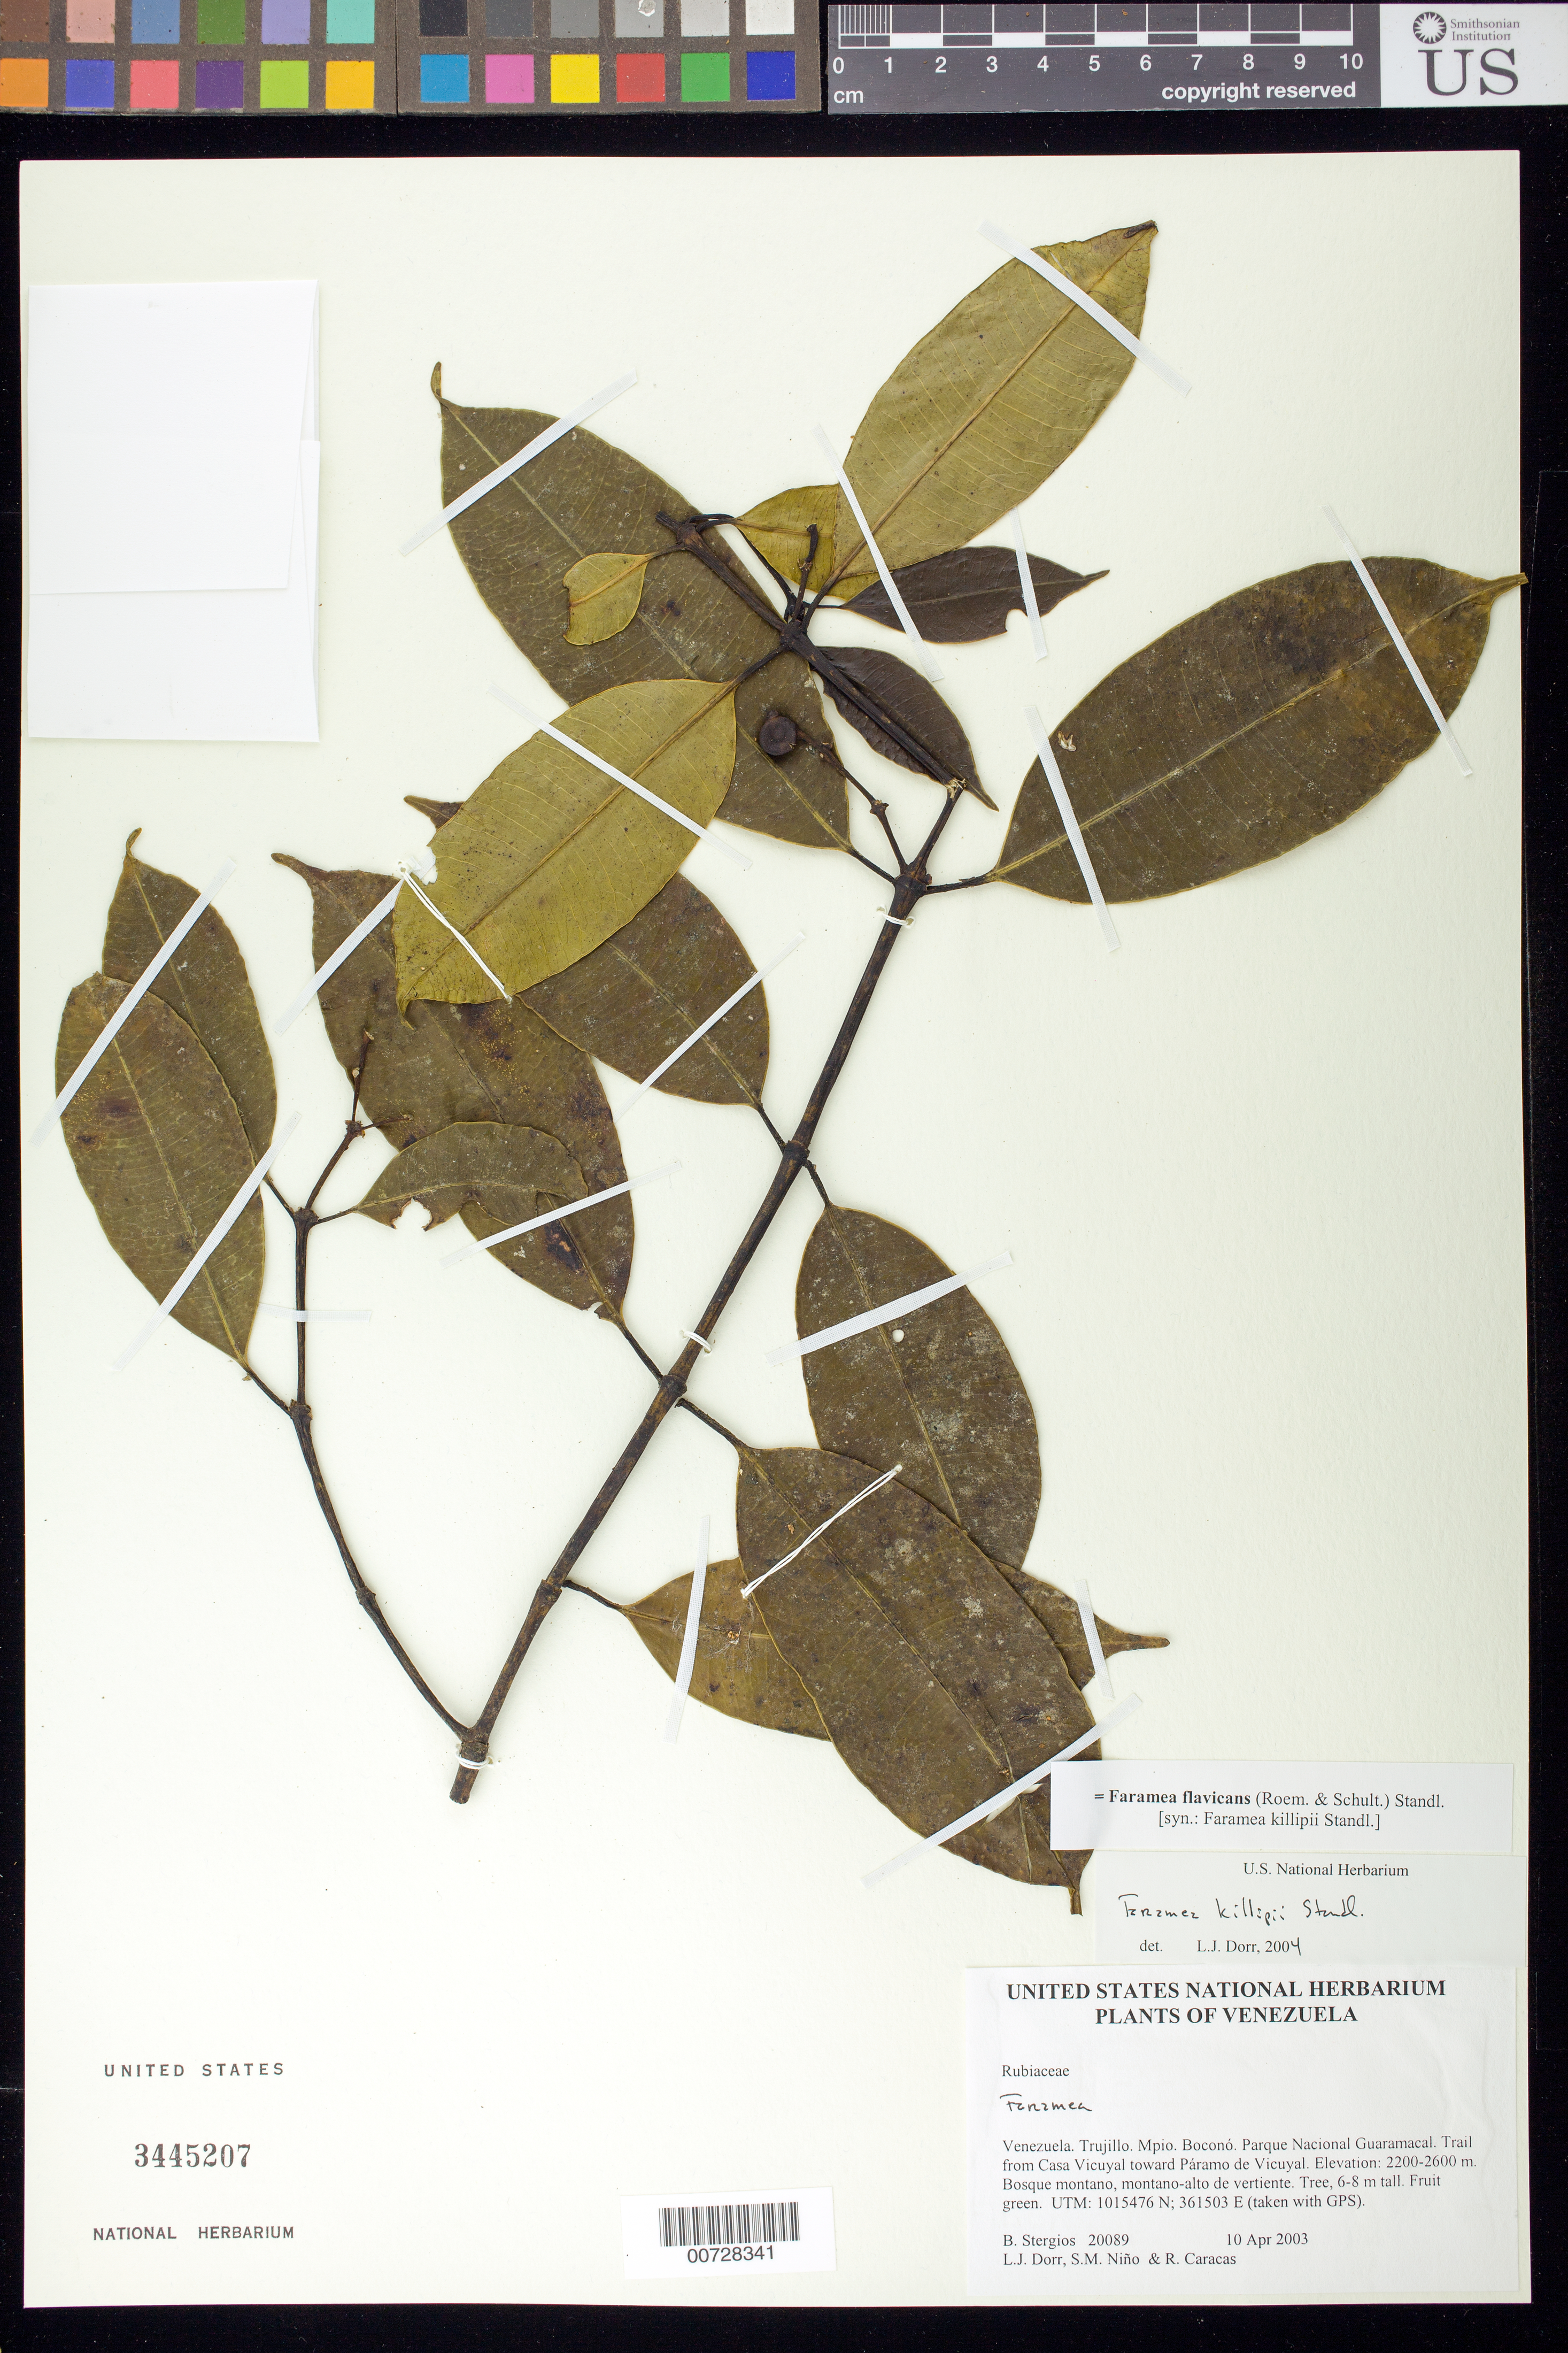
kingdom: Plantae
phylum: Tracheophyta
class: Magnoliopsida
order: Gentianales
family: Rubiaceae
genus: Faramea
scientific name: Faramea flavicans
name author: (Roem. & Schult.) Standl.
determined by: Taylor, Charlotte M.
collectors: B. G. Stergios, L. J. Dorr, S. M. Niño & R. Caracas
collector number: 20089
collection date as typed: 10 Apr 2003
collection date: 2003-04-10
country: Venezuela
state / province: Trujillo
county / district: Boconó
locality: Parque Nacional Guaramacal. Trail from Casa Vicuyal toward Páramo de Vicuyal.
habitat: Bosque montano, montano-alto de vertiente.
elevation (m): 2200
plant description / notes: MO, PORT, US, VEN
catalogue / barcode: US 3445207